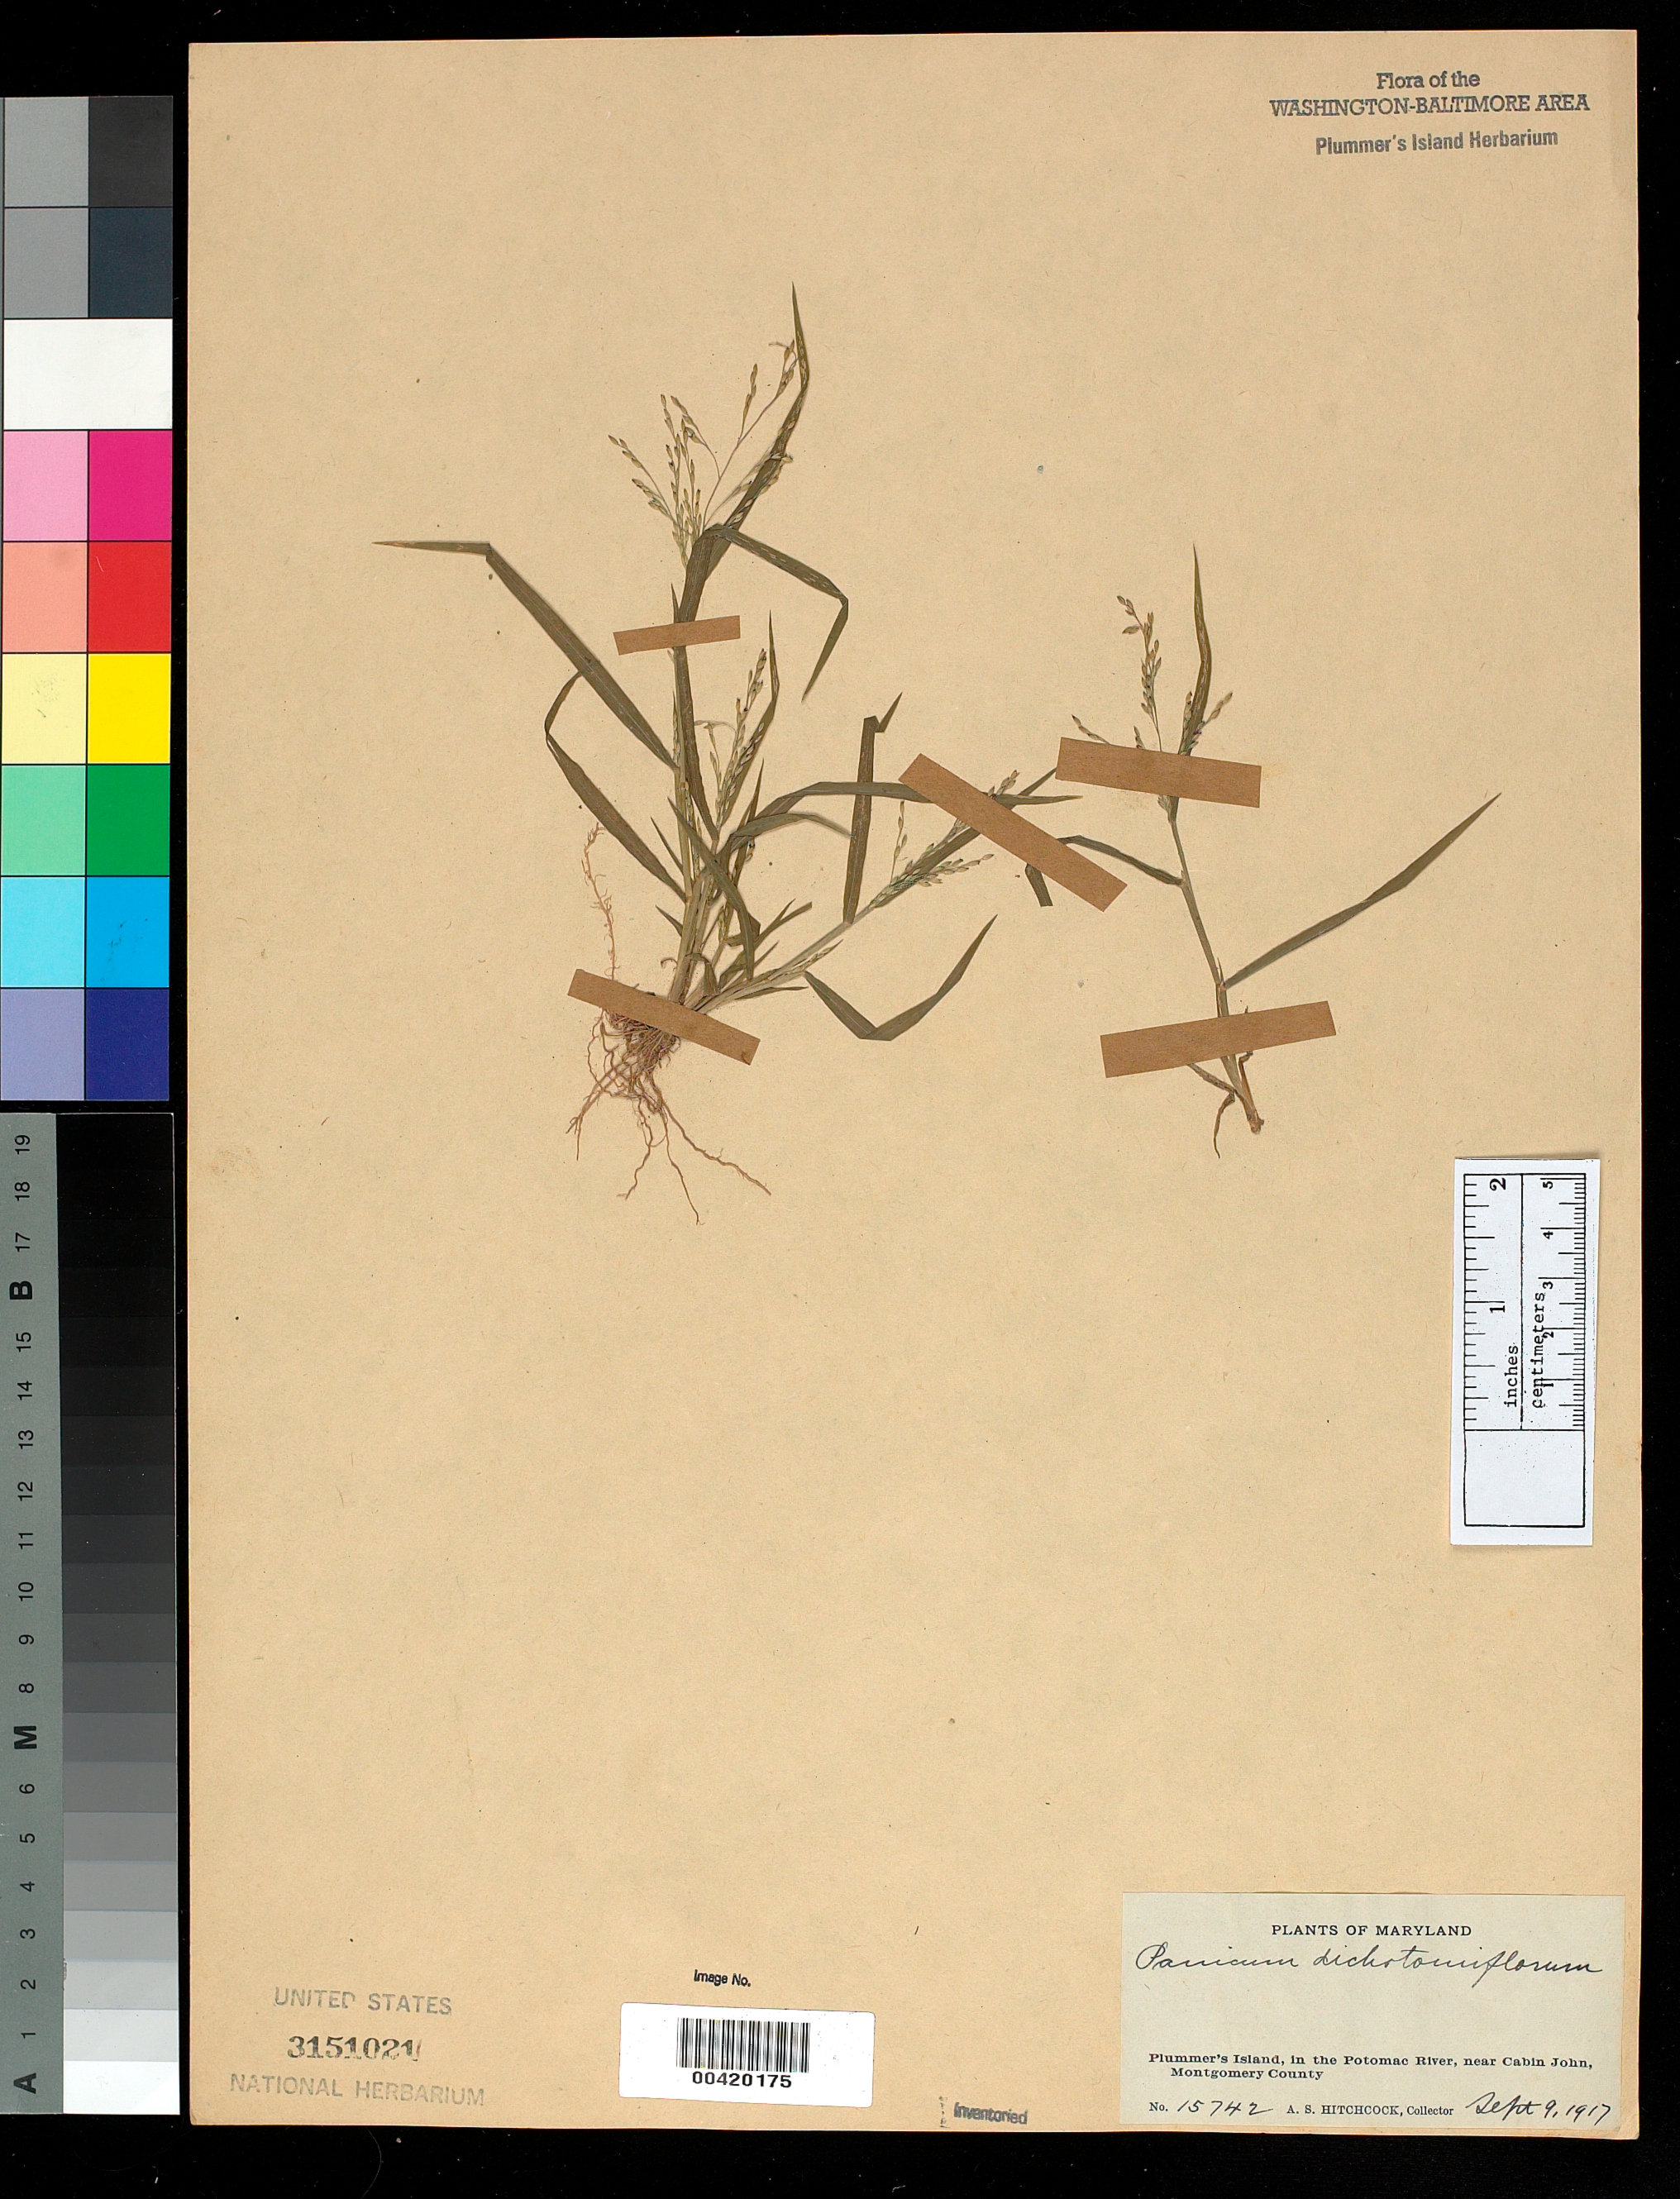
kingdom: Plantae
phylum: Tracheophyta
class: Liliopsida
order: Poales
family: Poaceae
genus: Panicum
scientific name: Panicum dichotomiflorum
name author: Michx.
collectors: A. S. Hitchcock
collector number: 15742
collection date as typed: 09 Sep 1917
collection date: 1917-09-09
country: United States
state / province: Maryland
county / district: Montgomery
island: Plummers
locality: Plummer's Island, near Cabin John C. & O. Canal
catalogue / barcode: US 3151021